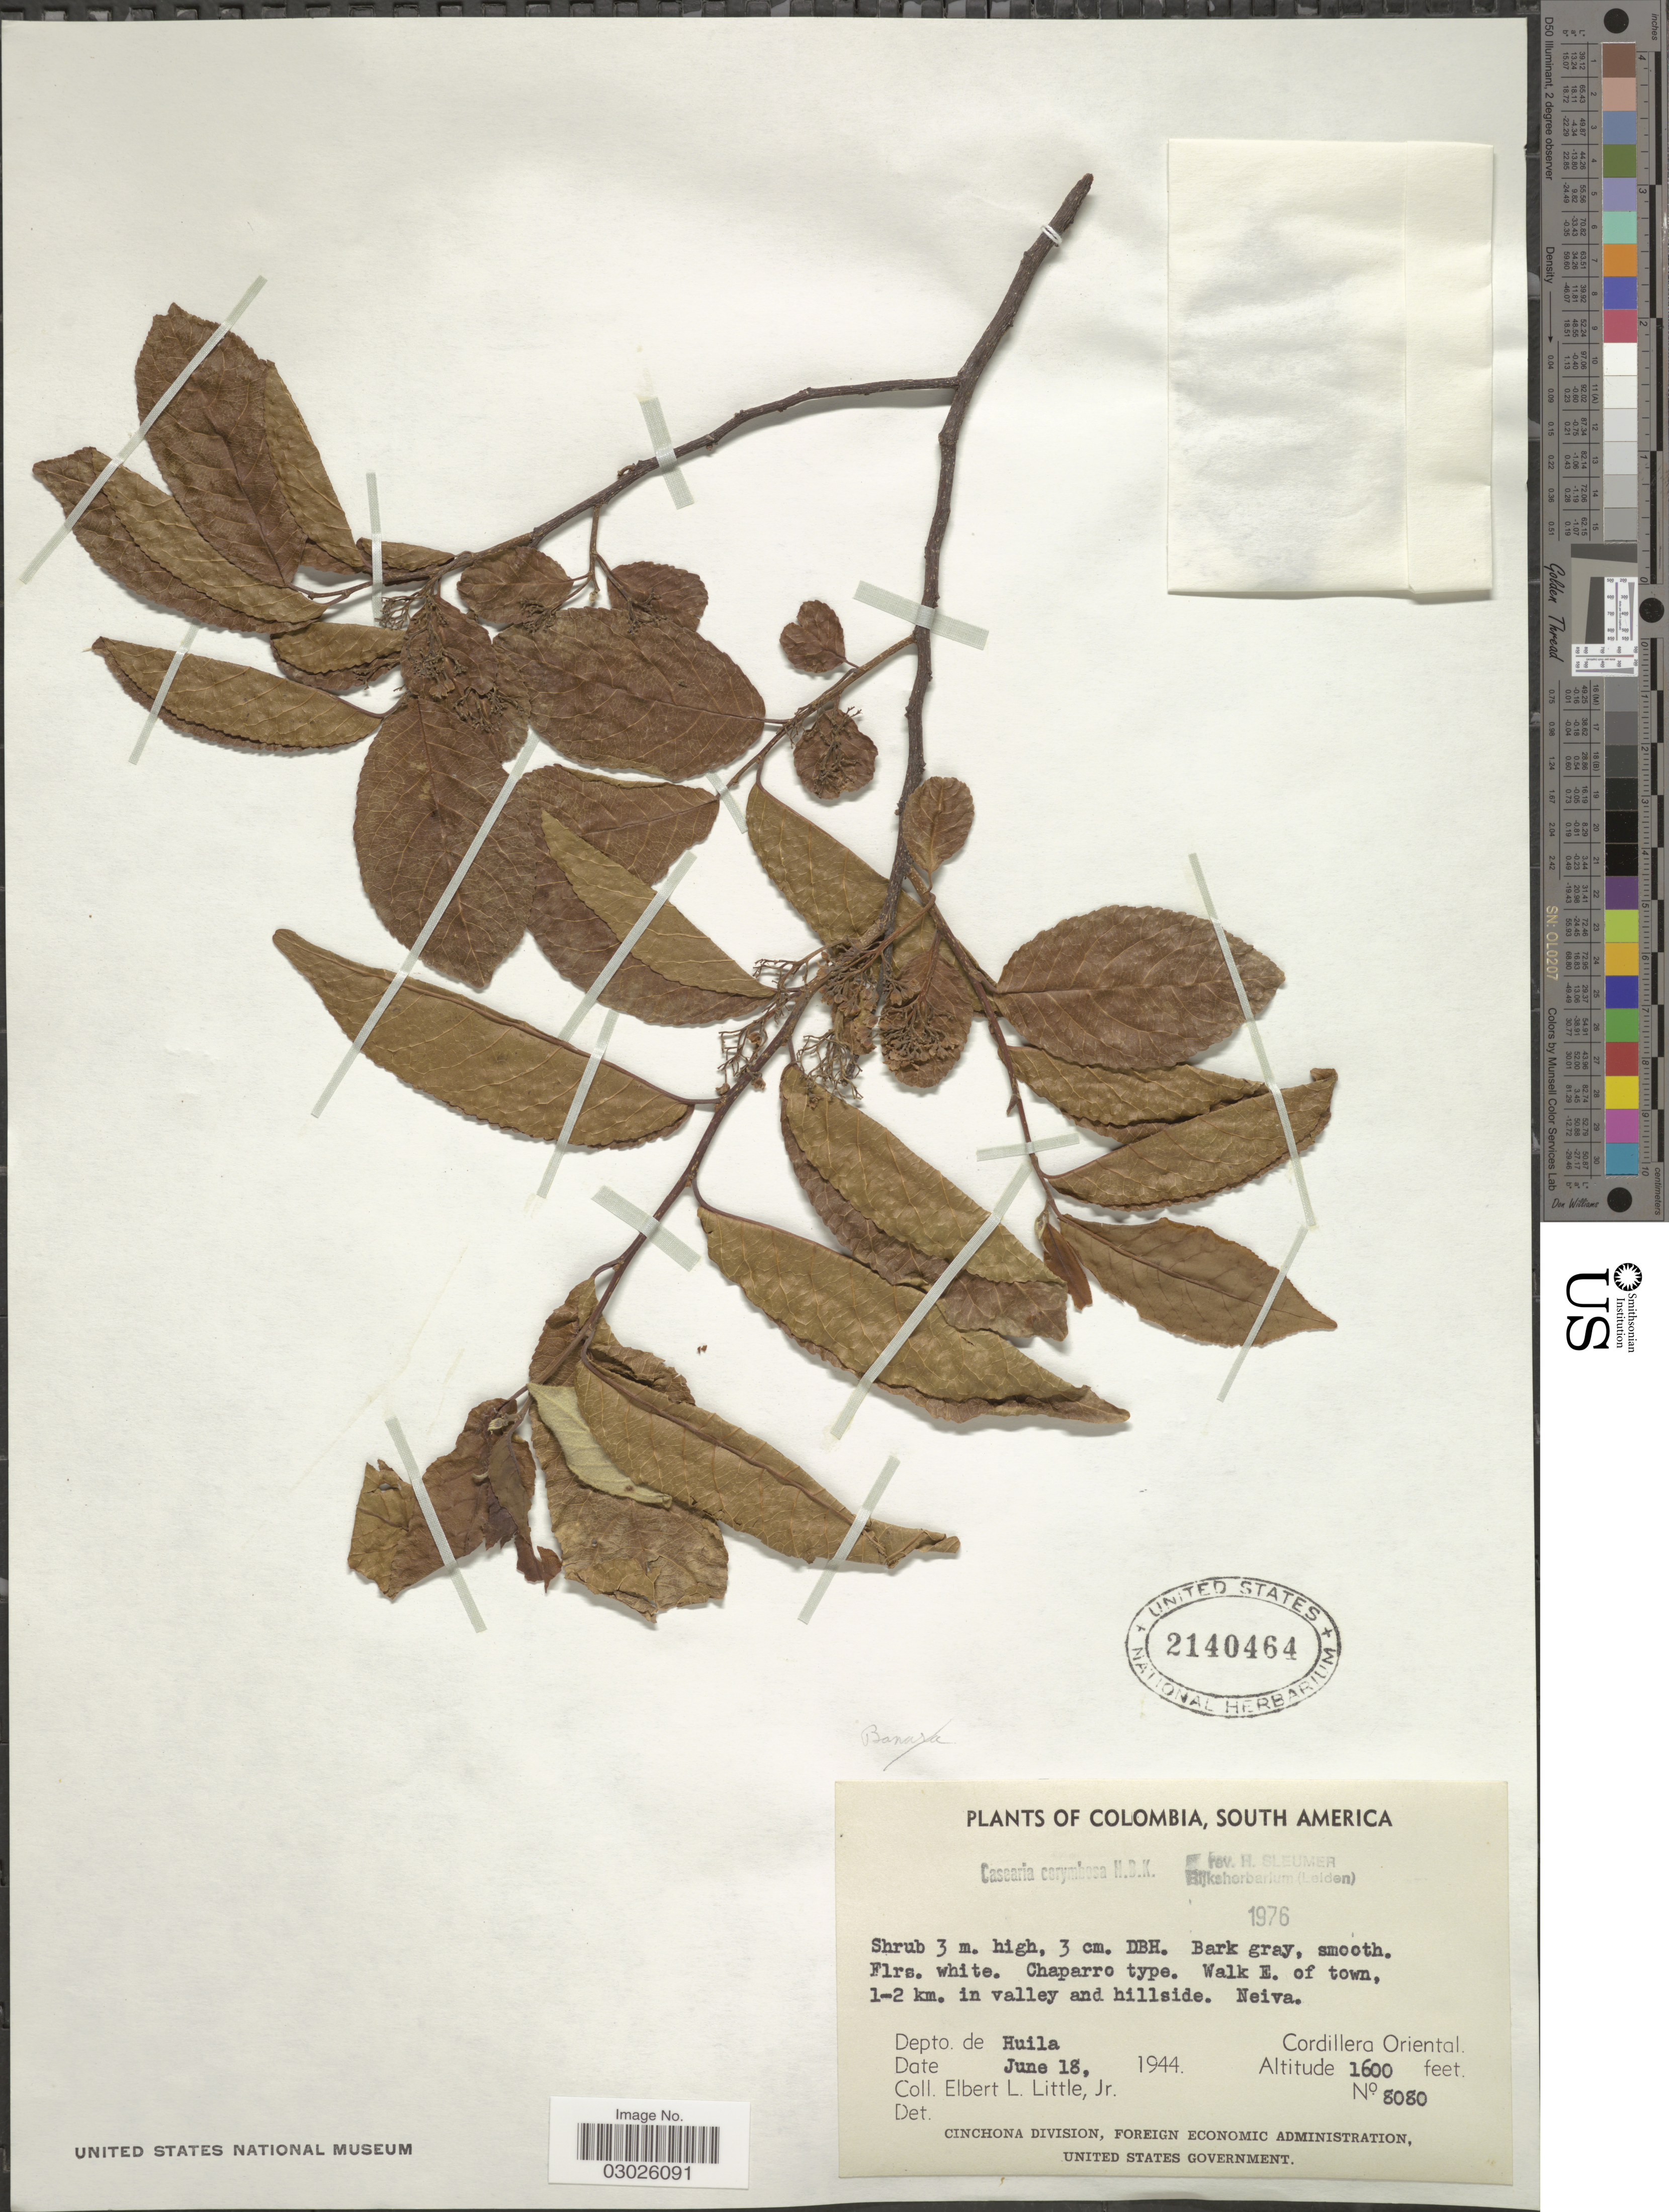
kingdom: Plantae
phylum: Tracheophyta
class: Magnoliopsida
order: Malpighiales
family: Salicaceae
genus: Casearia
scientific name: Casearia corymbosa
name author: Kunth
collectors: E. L. Little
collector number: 8080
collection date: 1944-06-18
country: Colombia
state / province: Huila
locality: Walk E. of town, 1-2 km. in valley and hillside, Neiva, Depto. de Huila, Cordillera Oriental.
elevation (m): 488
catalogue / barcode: US 2140464